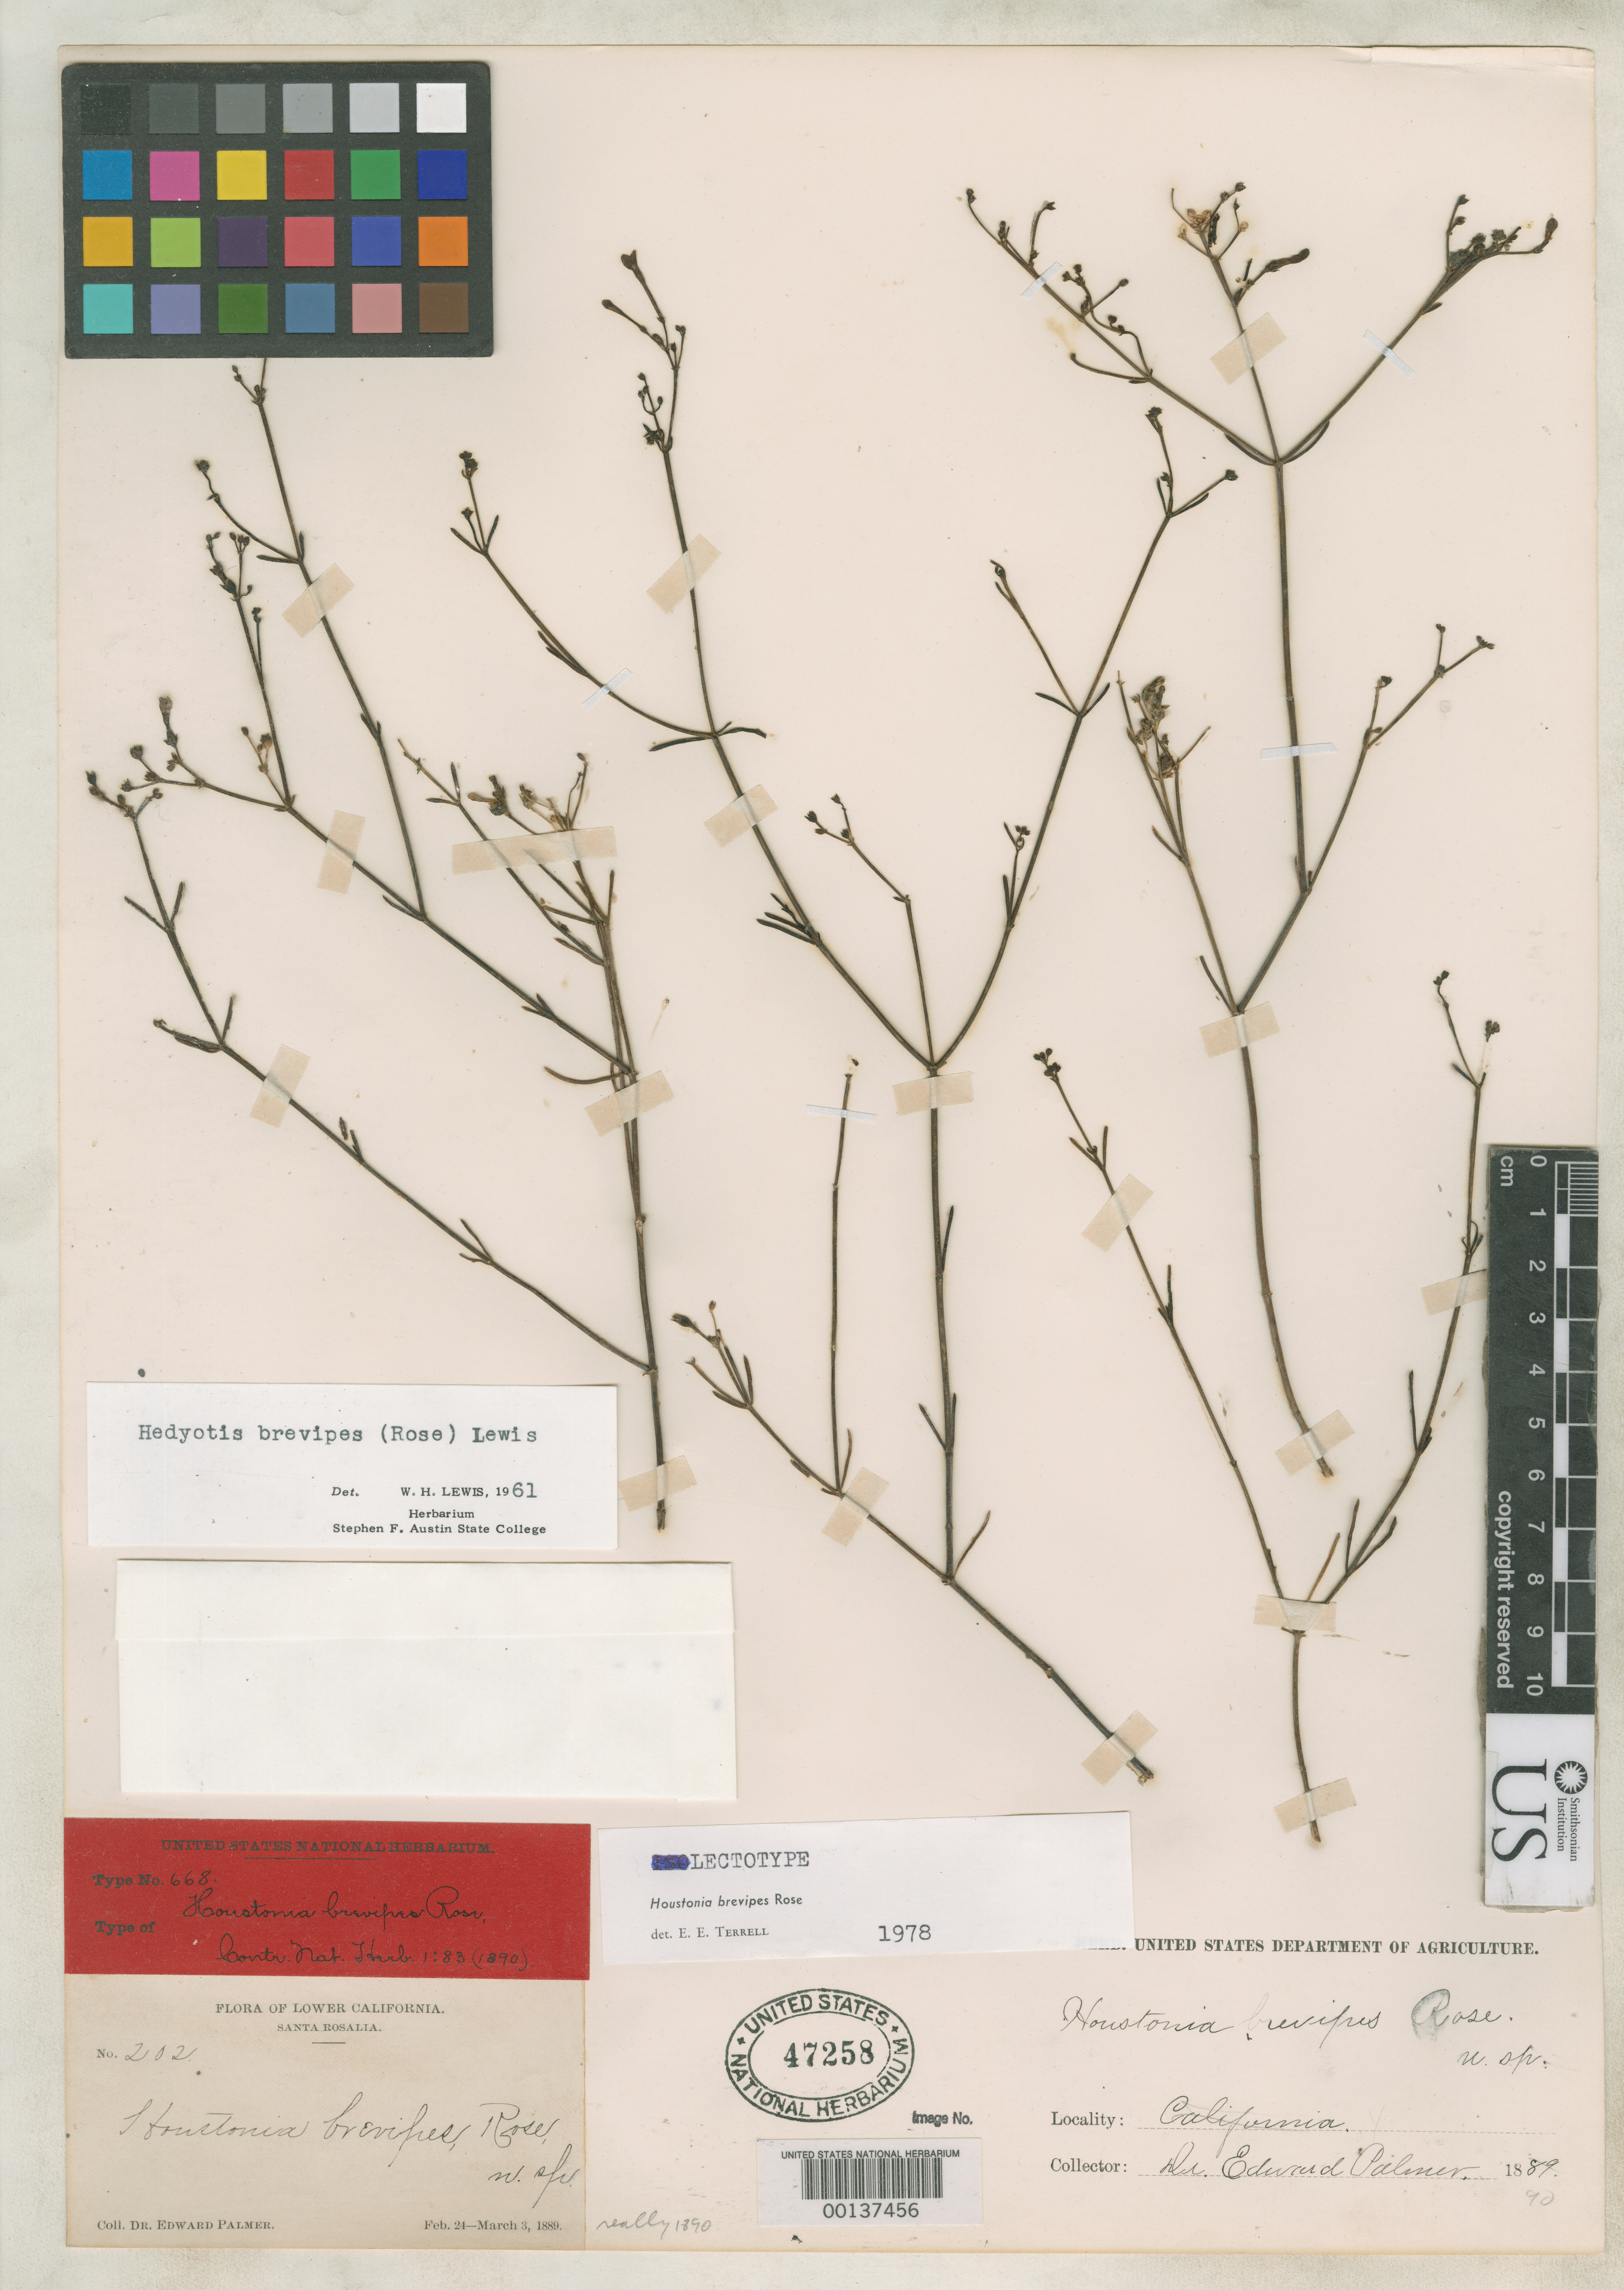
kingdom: Plantae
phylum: Tracheophyta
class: Magnoliopsida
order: Gentianales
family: Rubiaceae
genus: Houstonia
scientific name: Houstonia brevipes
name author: Rose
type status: Lectotype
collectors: E. Palmer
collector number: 202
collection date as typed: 24 Feb 1889 to 03 Mar 1889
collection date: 1889-02-24/1889-03-03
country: Mexico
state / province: Baja California Sur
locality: Near Santa Rosalia.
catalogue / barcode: US 47258